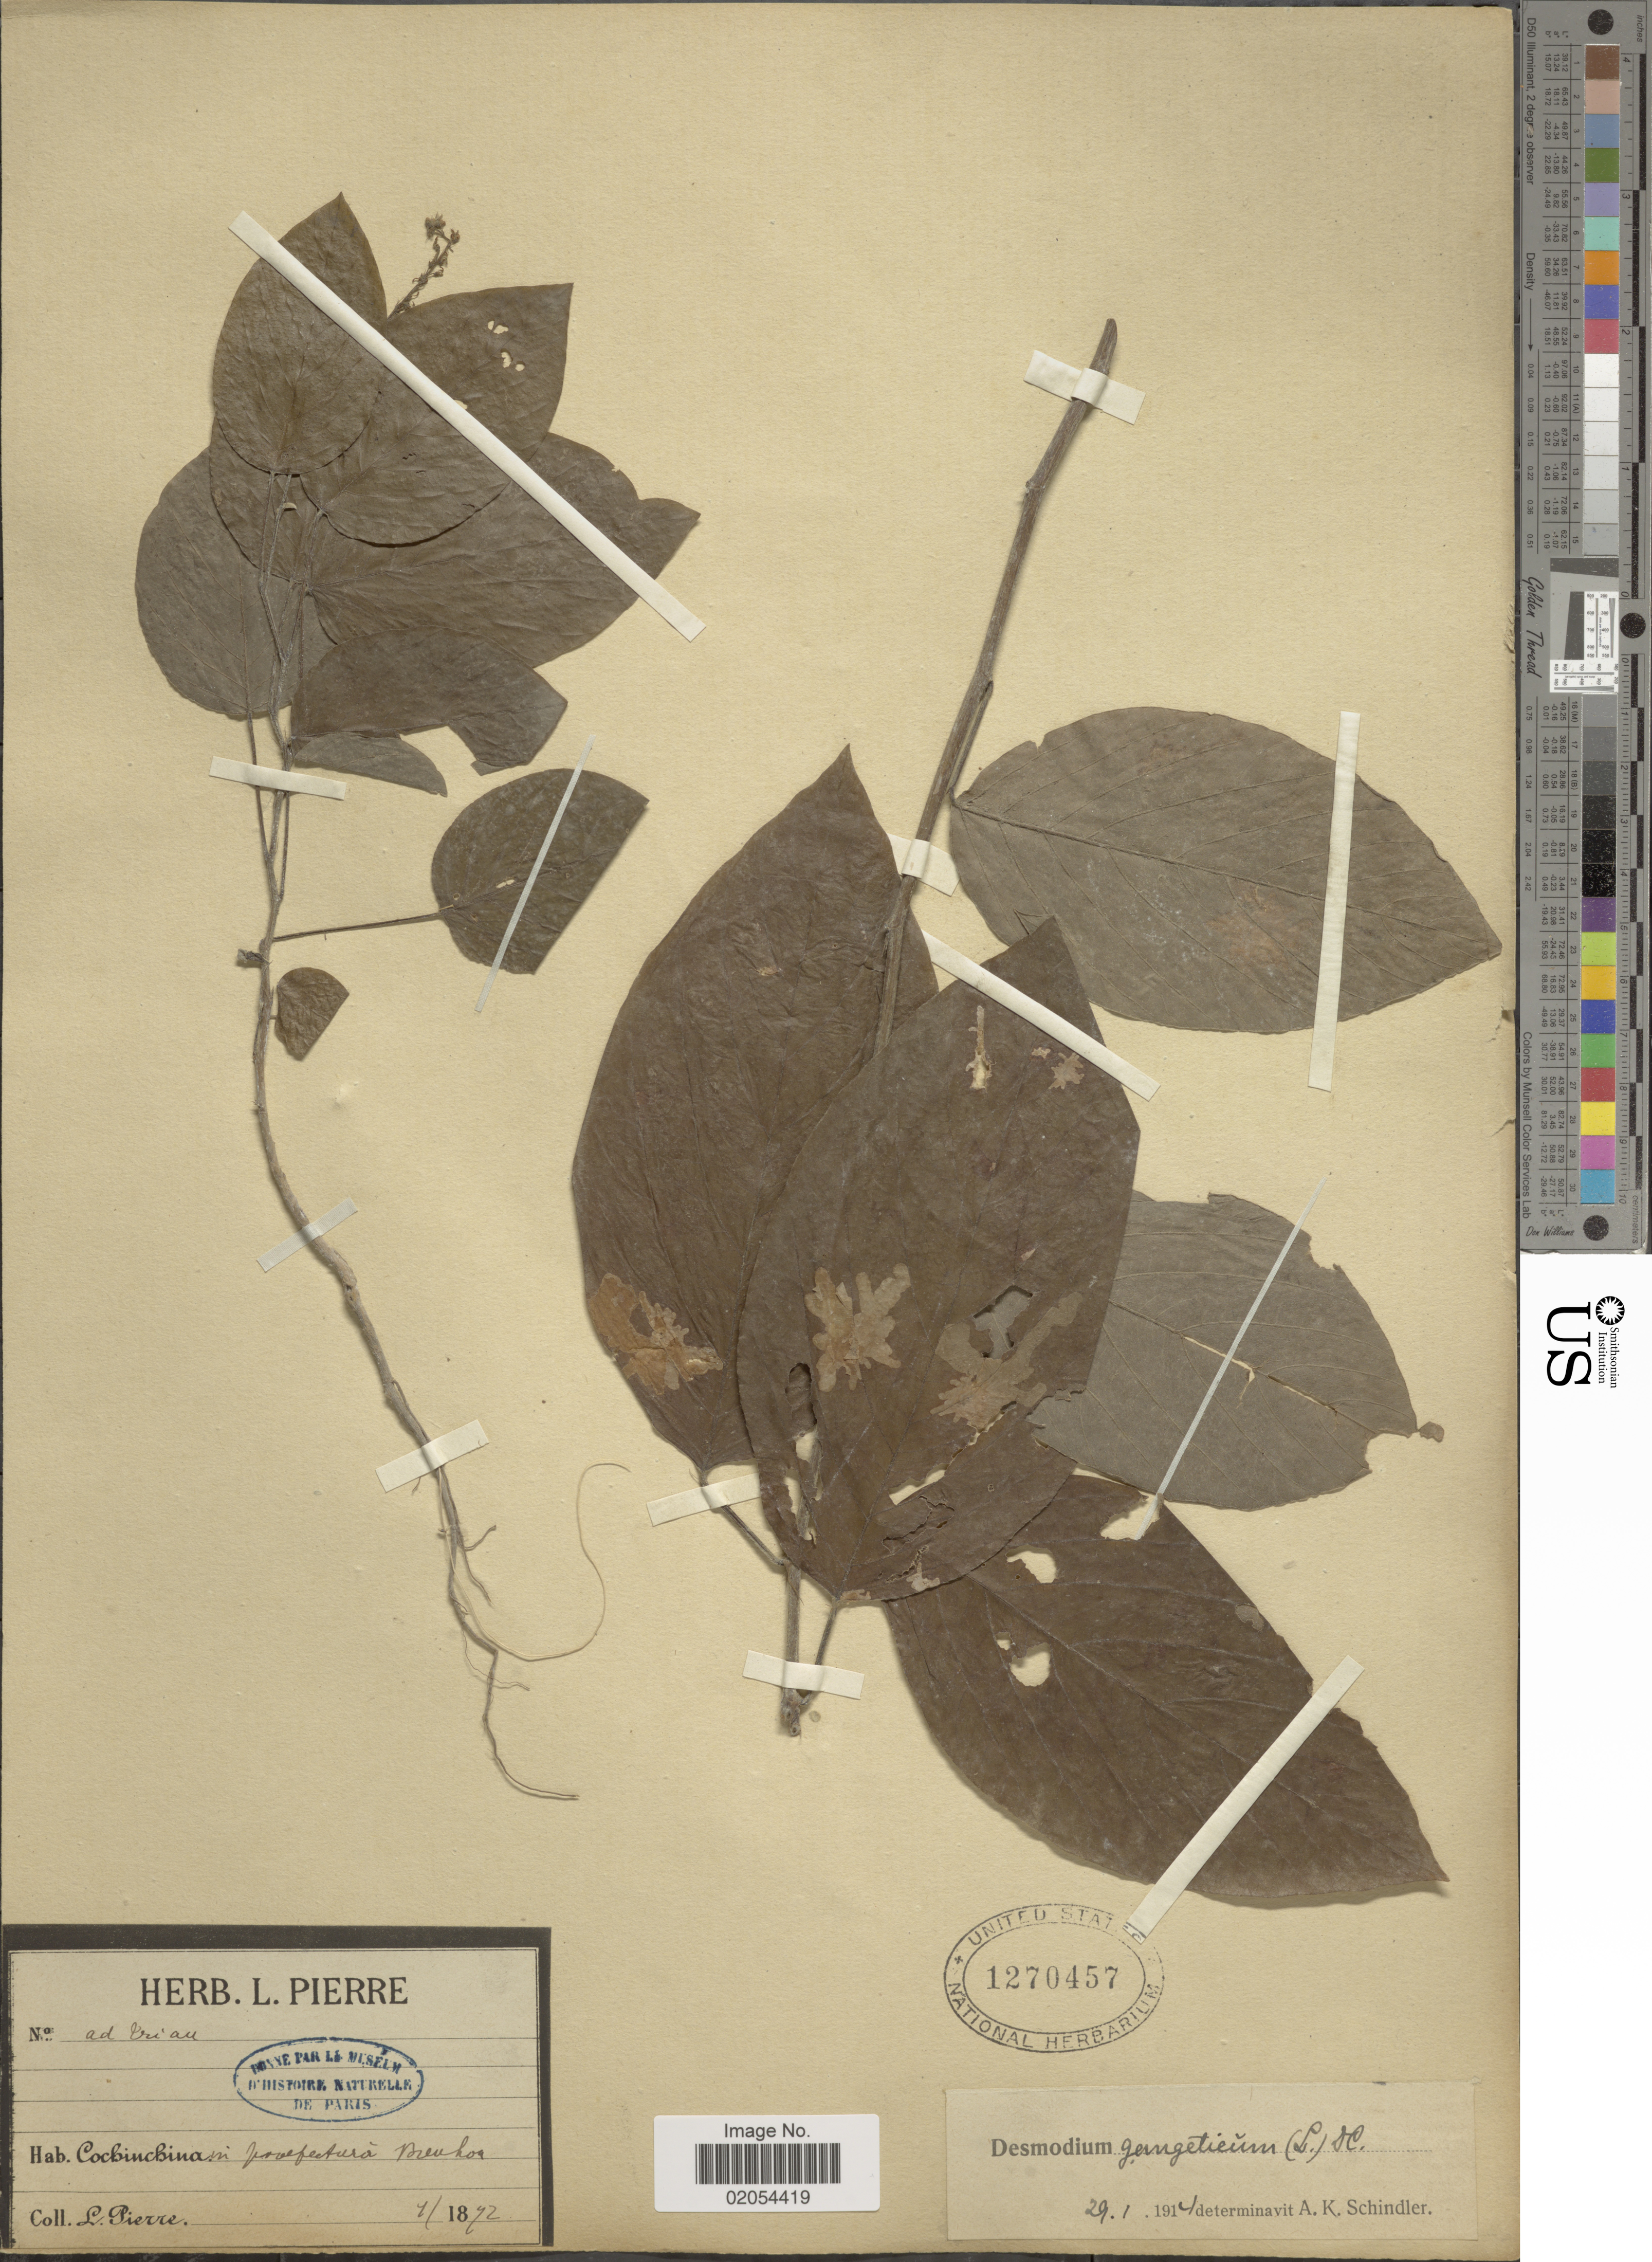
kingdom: Plantae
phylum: Tracheophyta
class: Magnoliopsida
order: Fabales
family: Fabaceae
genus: Pleurolobus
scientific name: Pleurolobus gangeticus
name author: (L.) J. St.-Hil. ex H. Ohashi & K. Ohashi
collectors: L. Pierre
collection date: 1872-07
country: Vietnam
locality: Cochinchina, in praefectura Bienhoa [in Bien Hoa prefecture]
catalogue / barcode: US 1270457